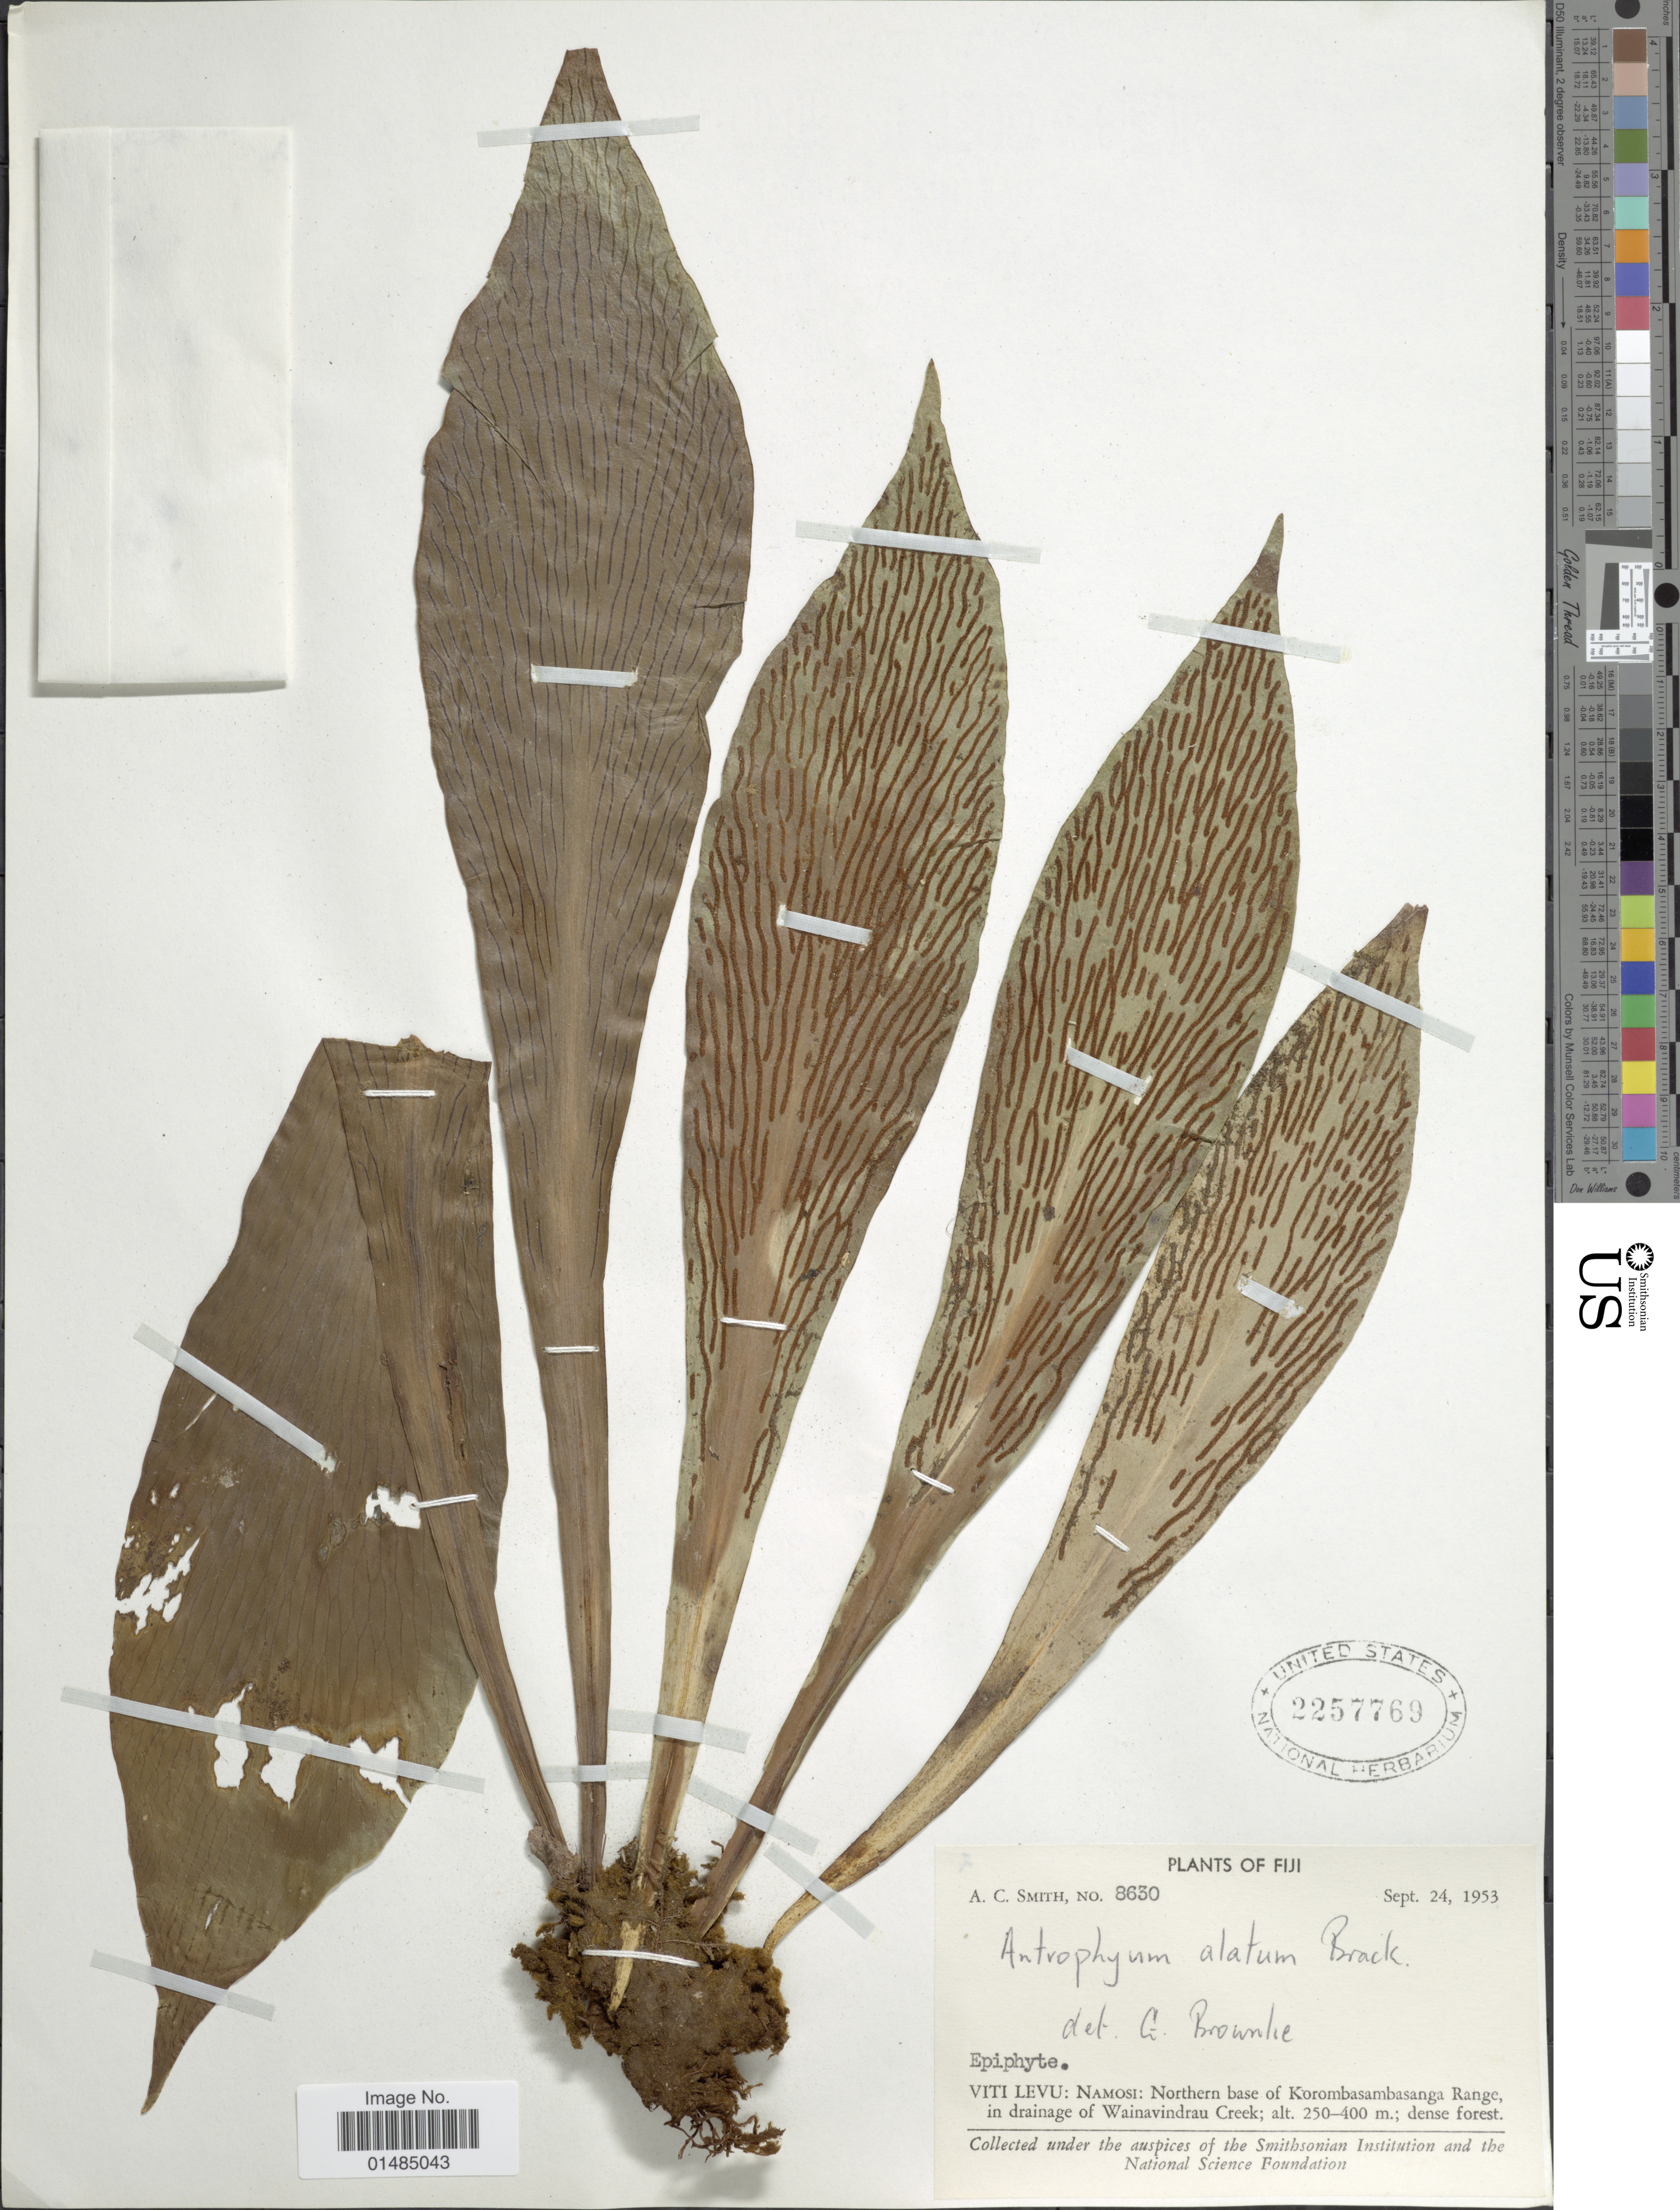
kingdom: Plantae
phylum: Tracheophyta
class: Polypodiopsida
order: Polypodiales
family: Pteridaceae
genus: Antrophyum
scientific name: Antrophyum alatum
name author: Brack. in Wilkes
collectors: A. C. Smith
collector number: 8630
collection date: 1953-09-24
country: Fiji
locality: Fiji, Viti Levu; Namosi: Northern base of Korombasambasanga Range in drainage of Wainavindra Creek.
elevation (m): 250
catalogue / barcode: US 2257769